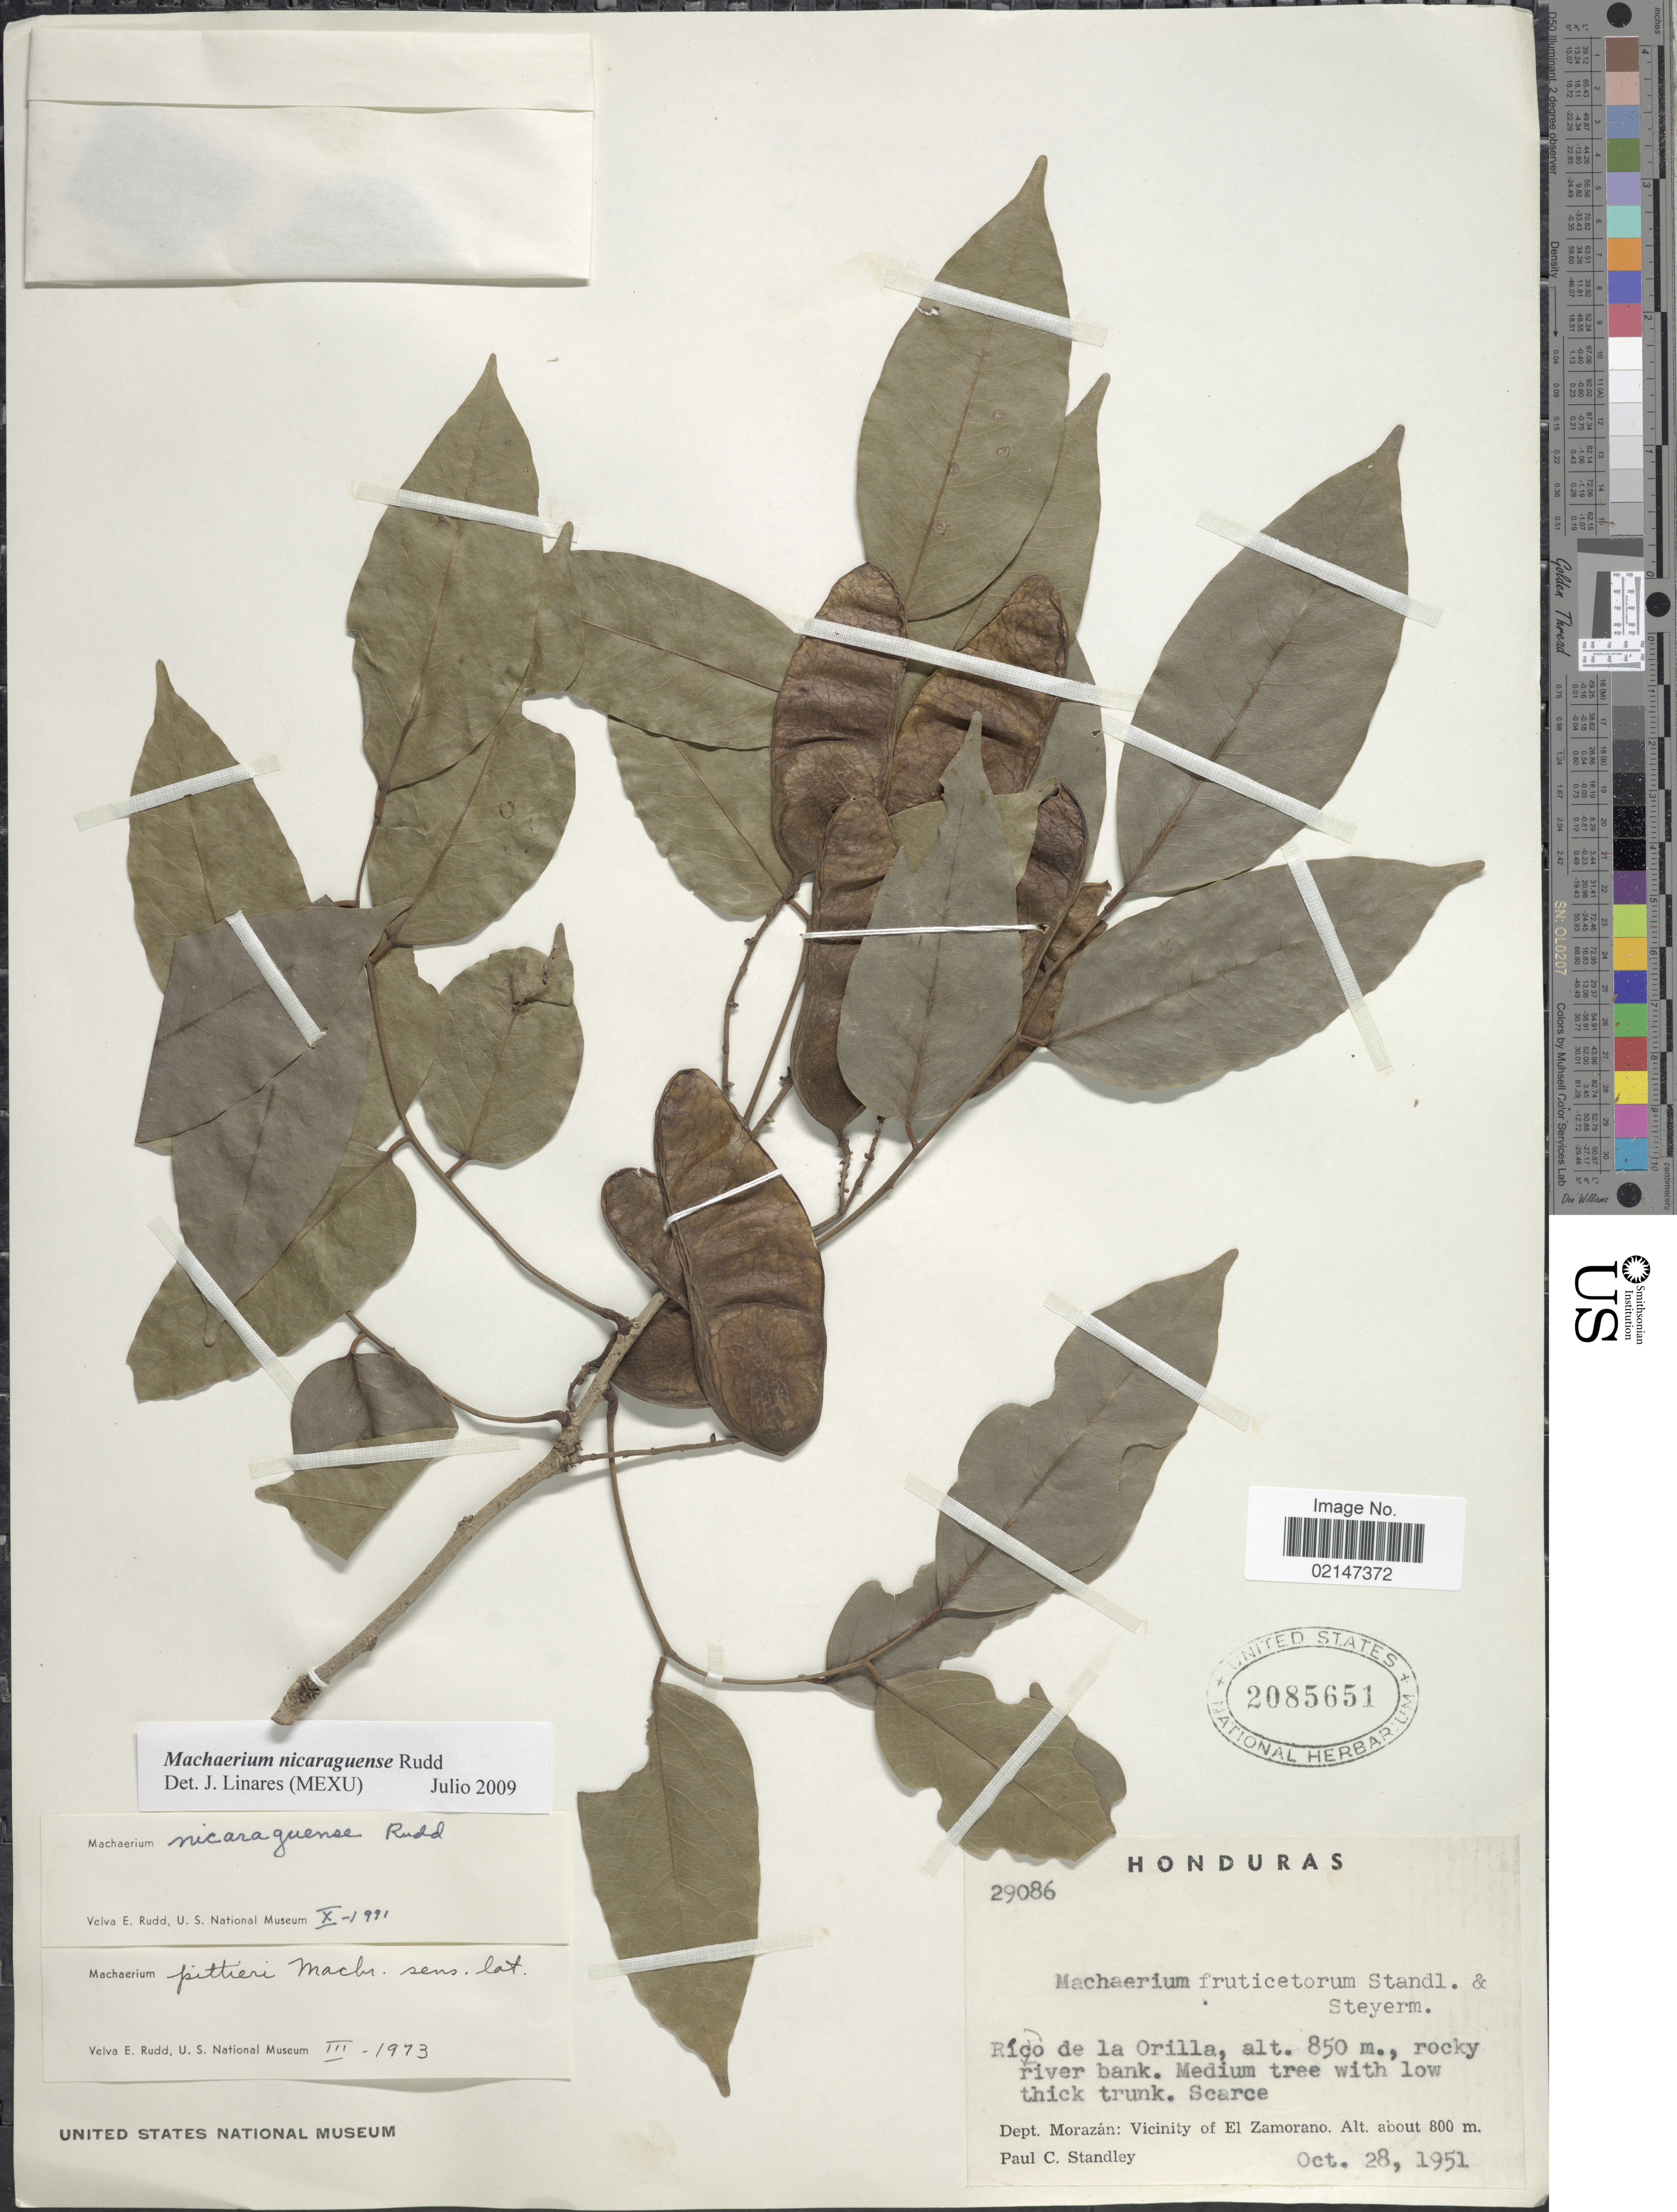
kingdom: Plantae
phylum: Tracheophyta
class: Magnoliopsida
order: Fabales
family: Fabaceae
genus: Desmodium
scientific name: Desmodium nicaraguense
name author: Oerst.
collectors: P. C. Standley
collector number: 29086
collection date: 1951-10-28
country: Honduras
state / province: Fco. Morazán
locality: Rico de la Orilla, rocky river. Dept. Morazan; Vicinity of El Zamorano.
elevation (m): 800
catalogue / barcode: US 2085651